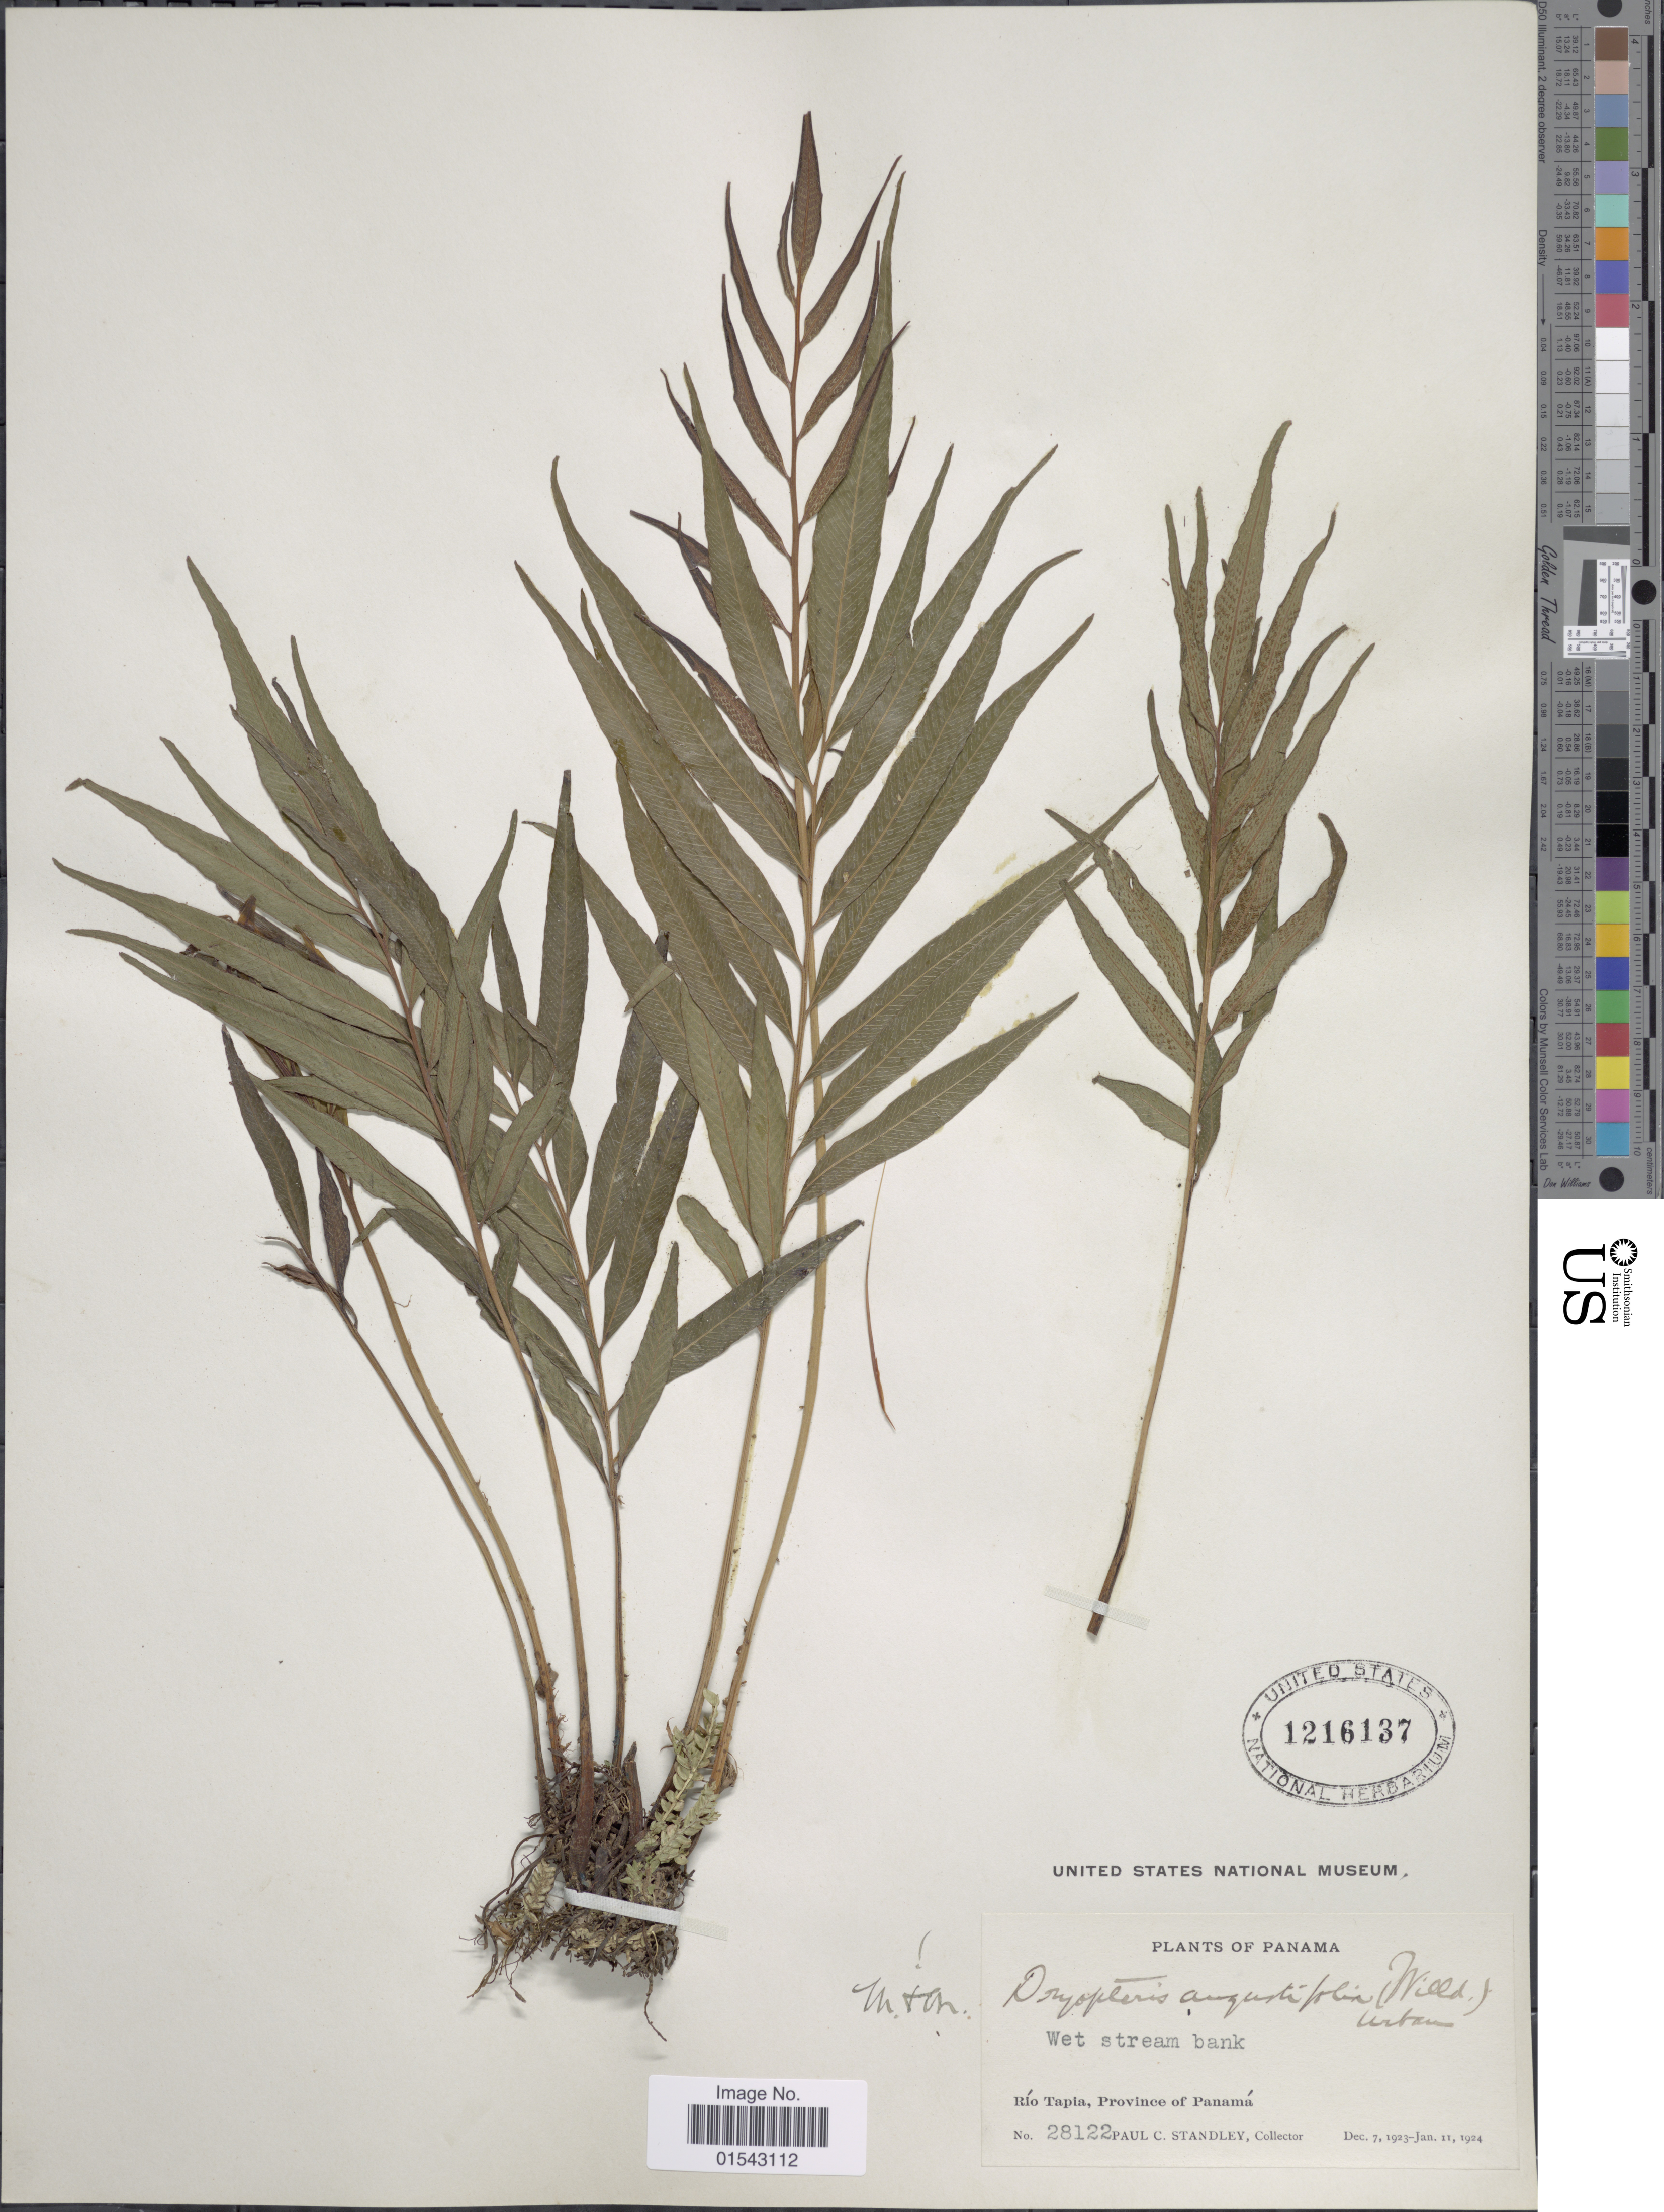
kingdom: Plantae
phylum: Tracheophyta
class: Polypodiopsida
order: Polypodiales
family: Thelypteridaceae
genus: Meniscium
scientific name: Meniscium angustifolium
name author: Willd.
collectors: P. C. Standley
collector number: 28122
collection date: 1923-12-07/1924-01-11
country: Panama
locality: Rio Tapia, Province Of Panama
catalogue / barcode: US 1216137